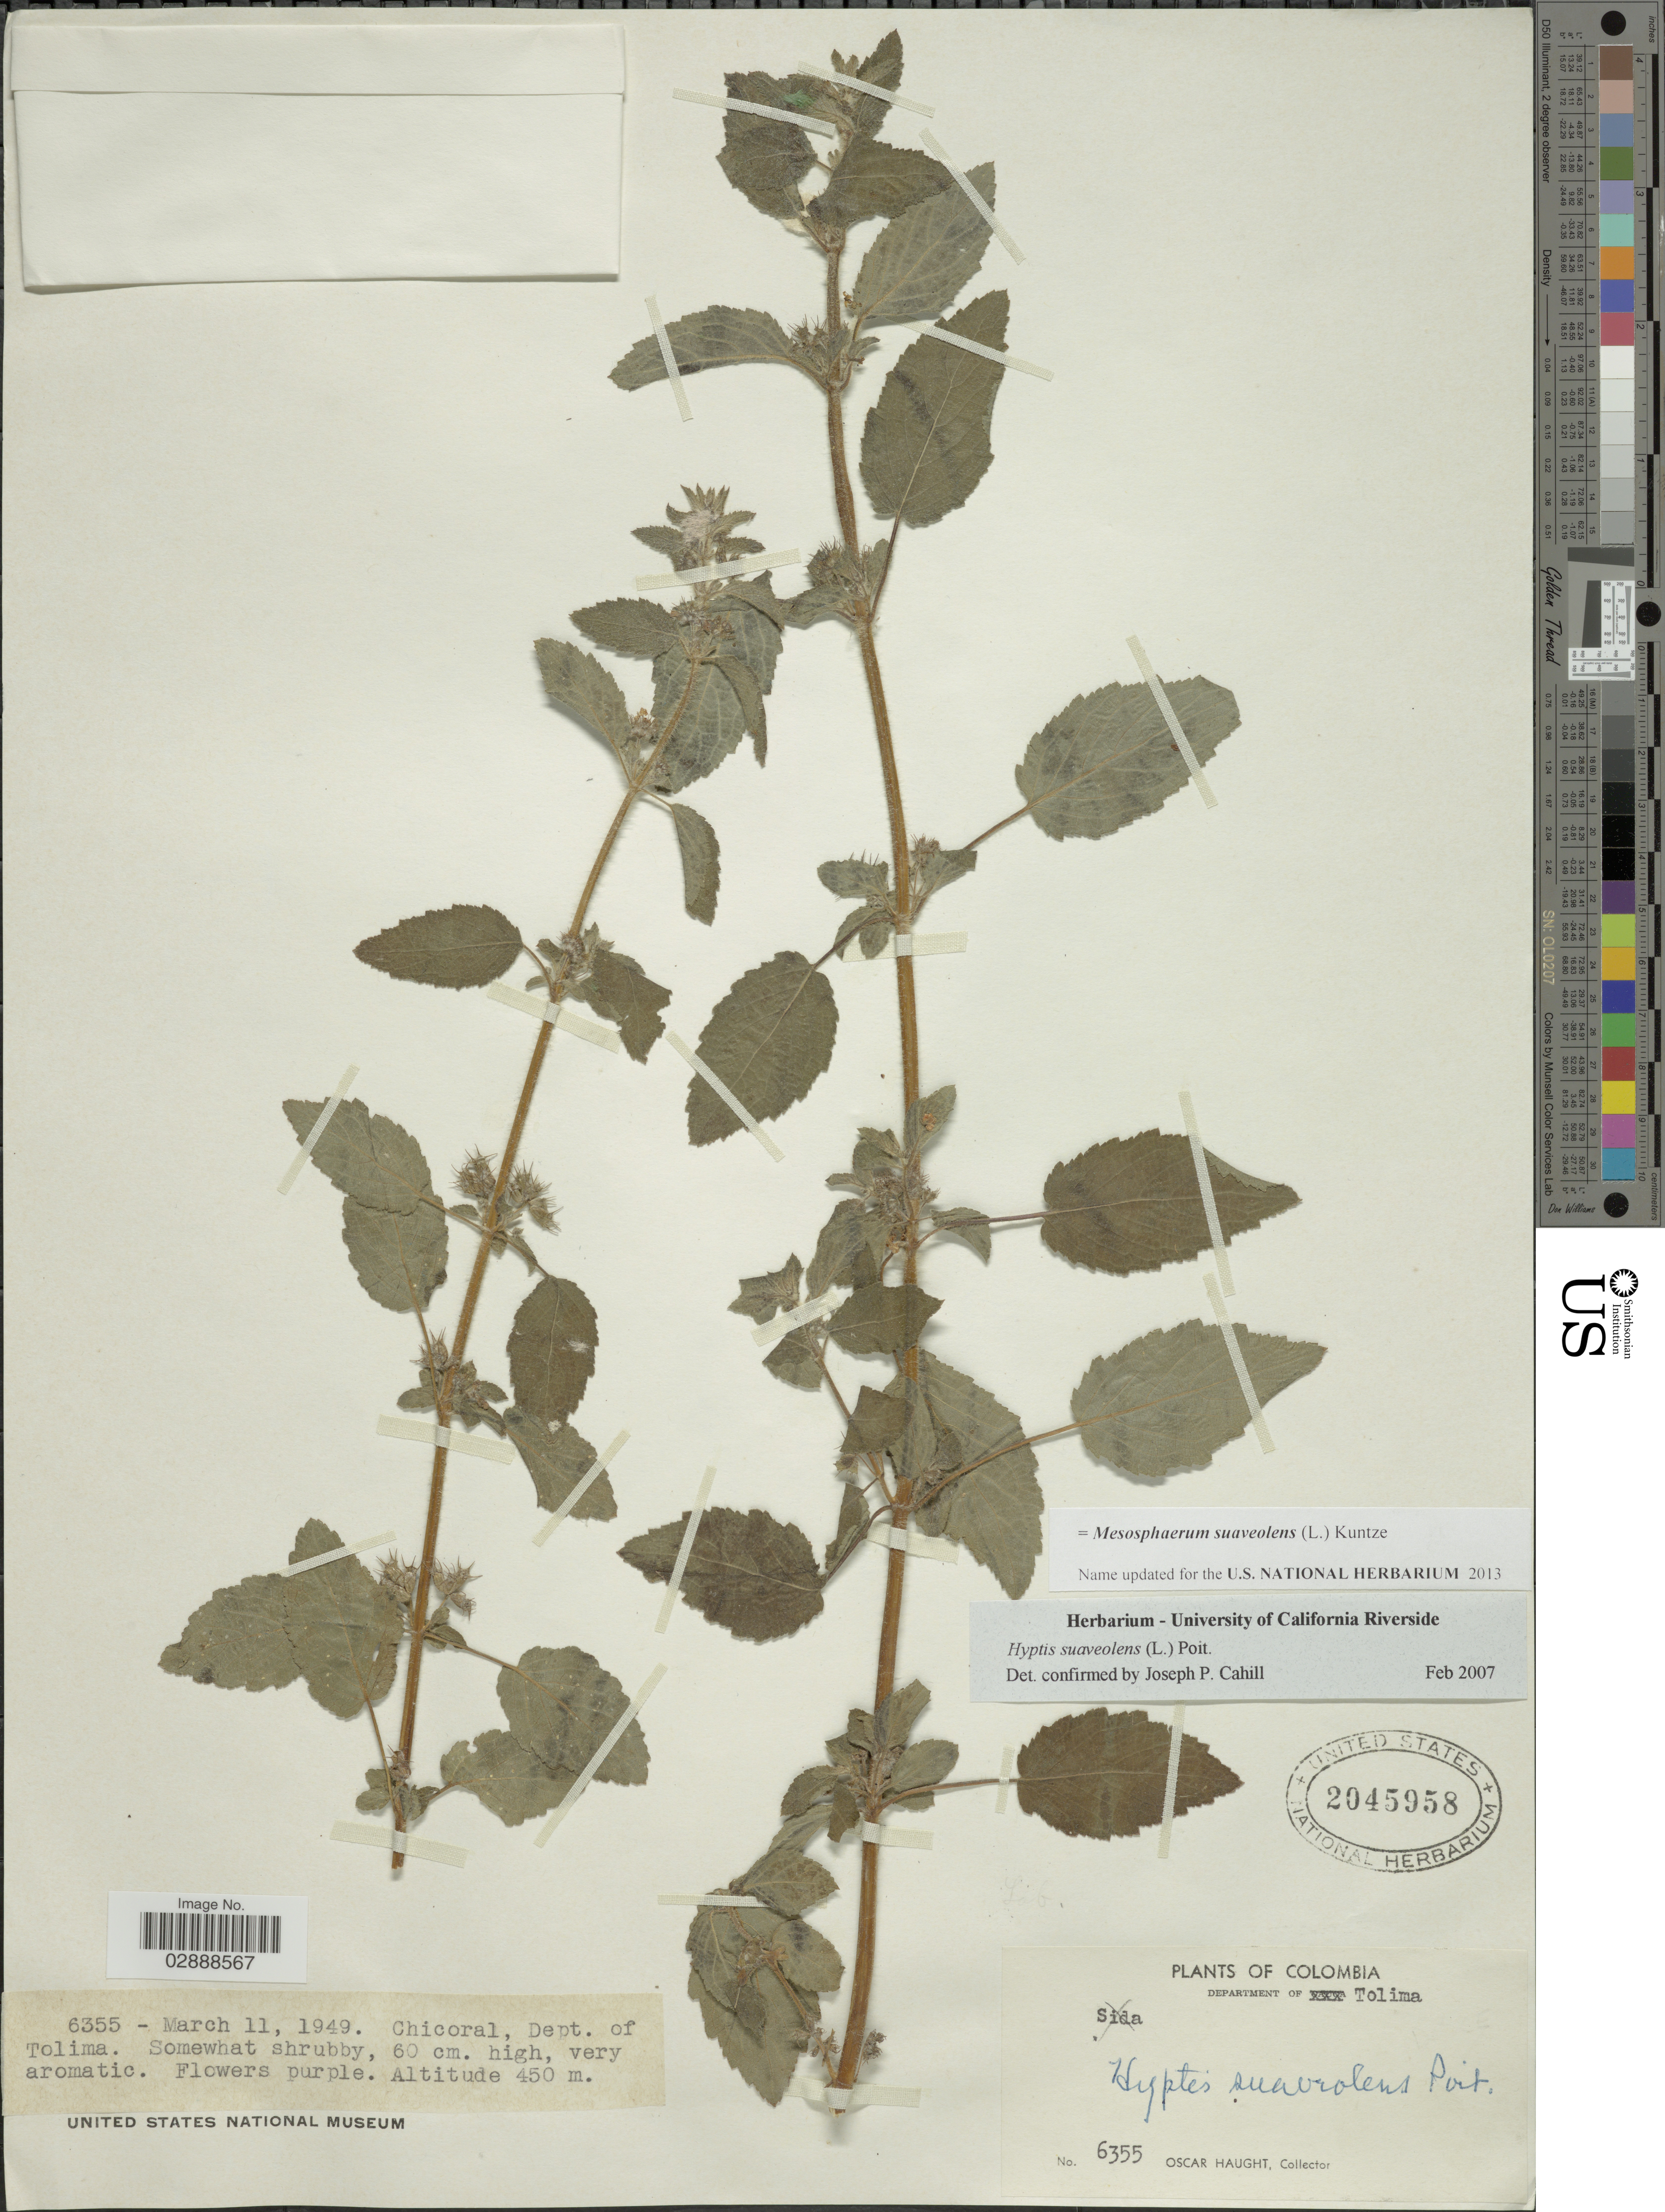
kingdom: Plantae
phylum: Tracheophyta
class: Magnoliopsida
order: Lamiales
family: Lamiaceae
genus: Mesosphaerum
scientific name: Mesosphaerum suaveolens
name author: (L.) Kuntze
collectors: O. L. Haught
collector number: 6355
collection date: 1949-03-11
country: Colombia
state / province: Tolima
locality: Chicoral, Dept. of Tolima.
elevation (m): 450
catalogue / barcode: US 2045958